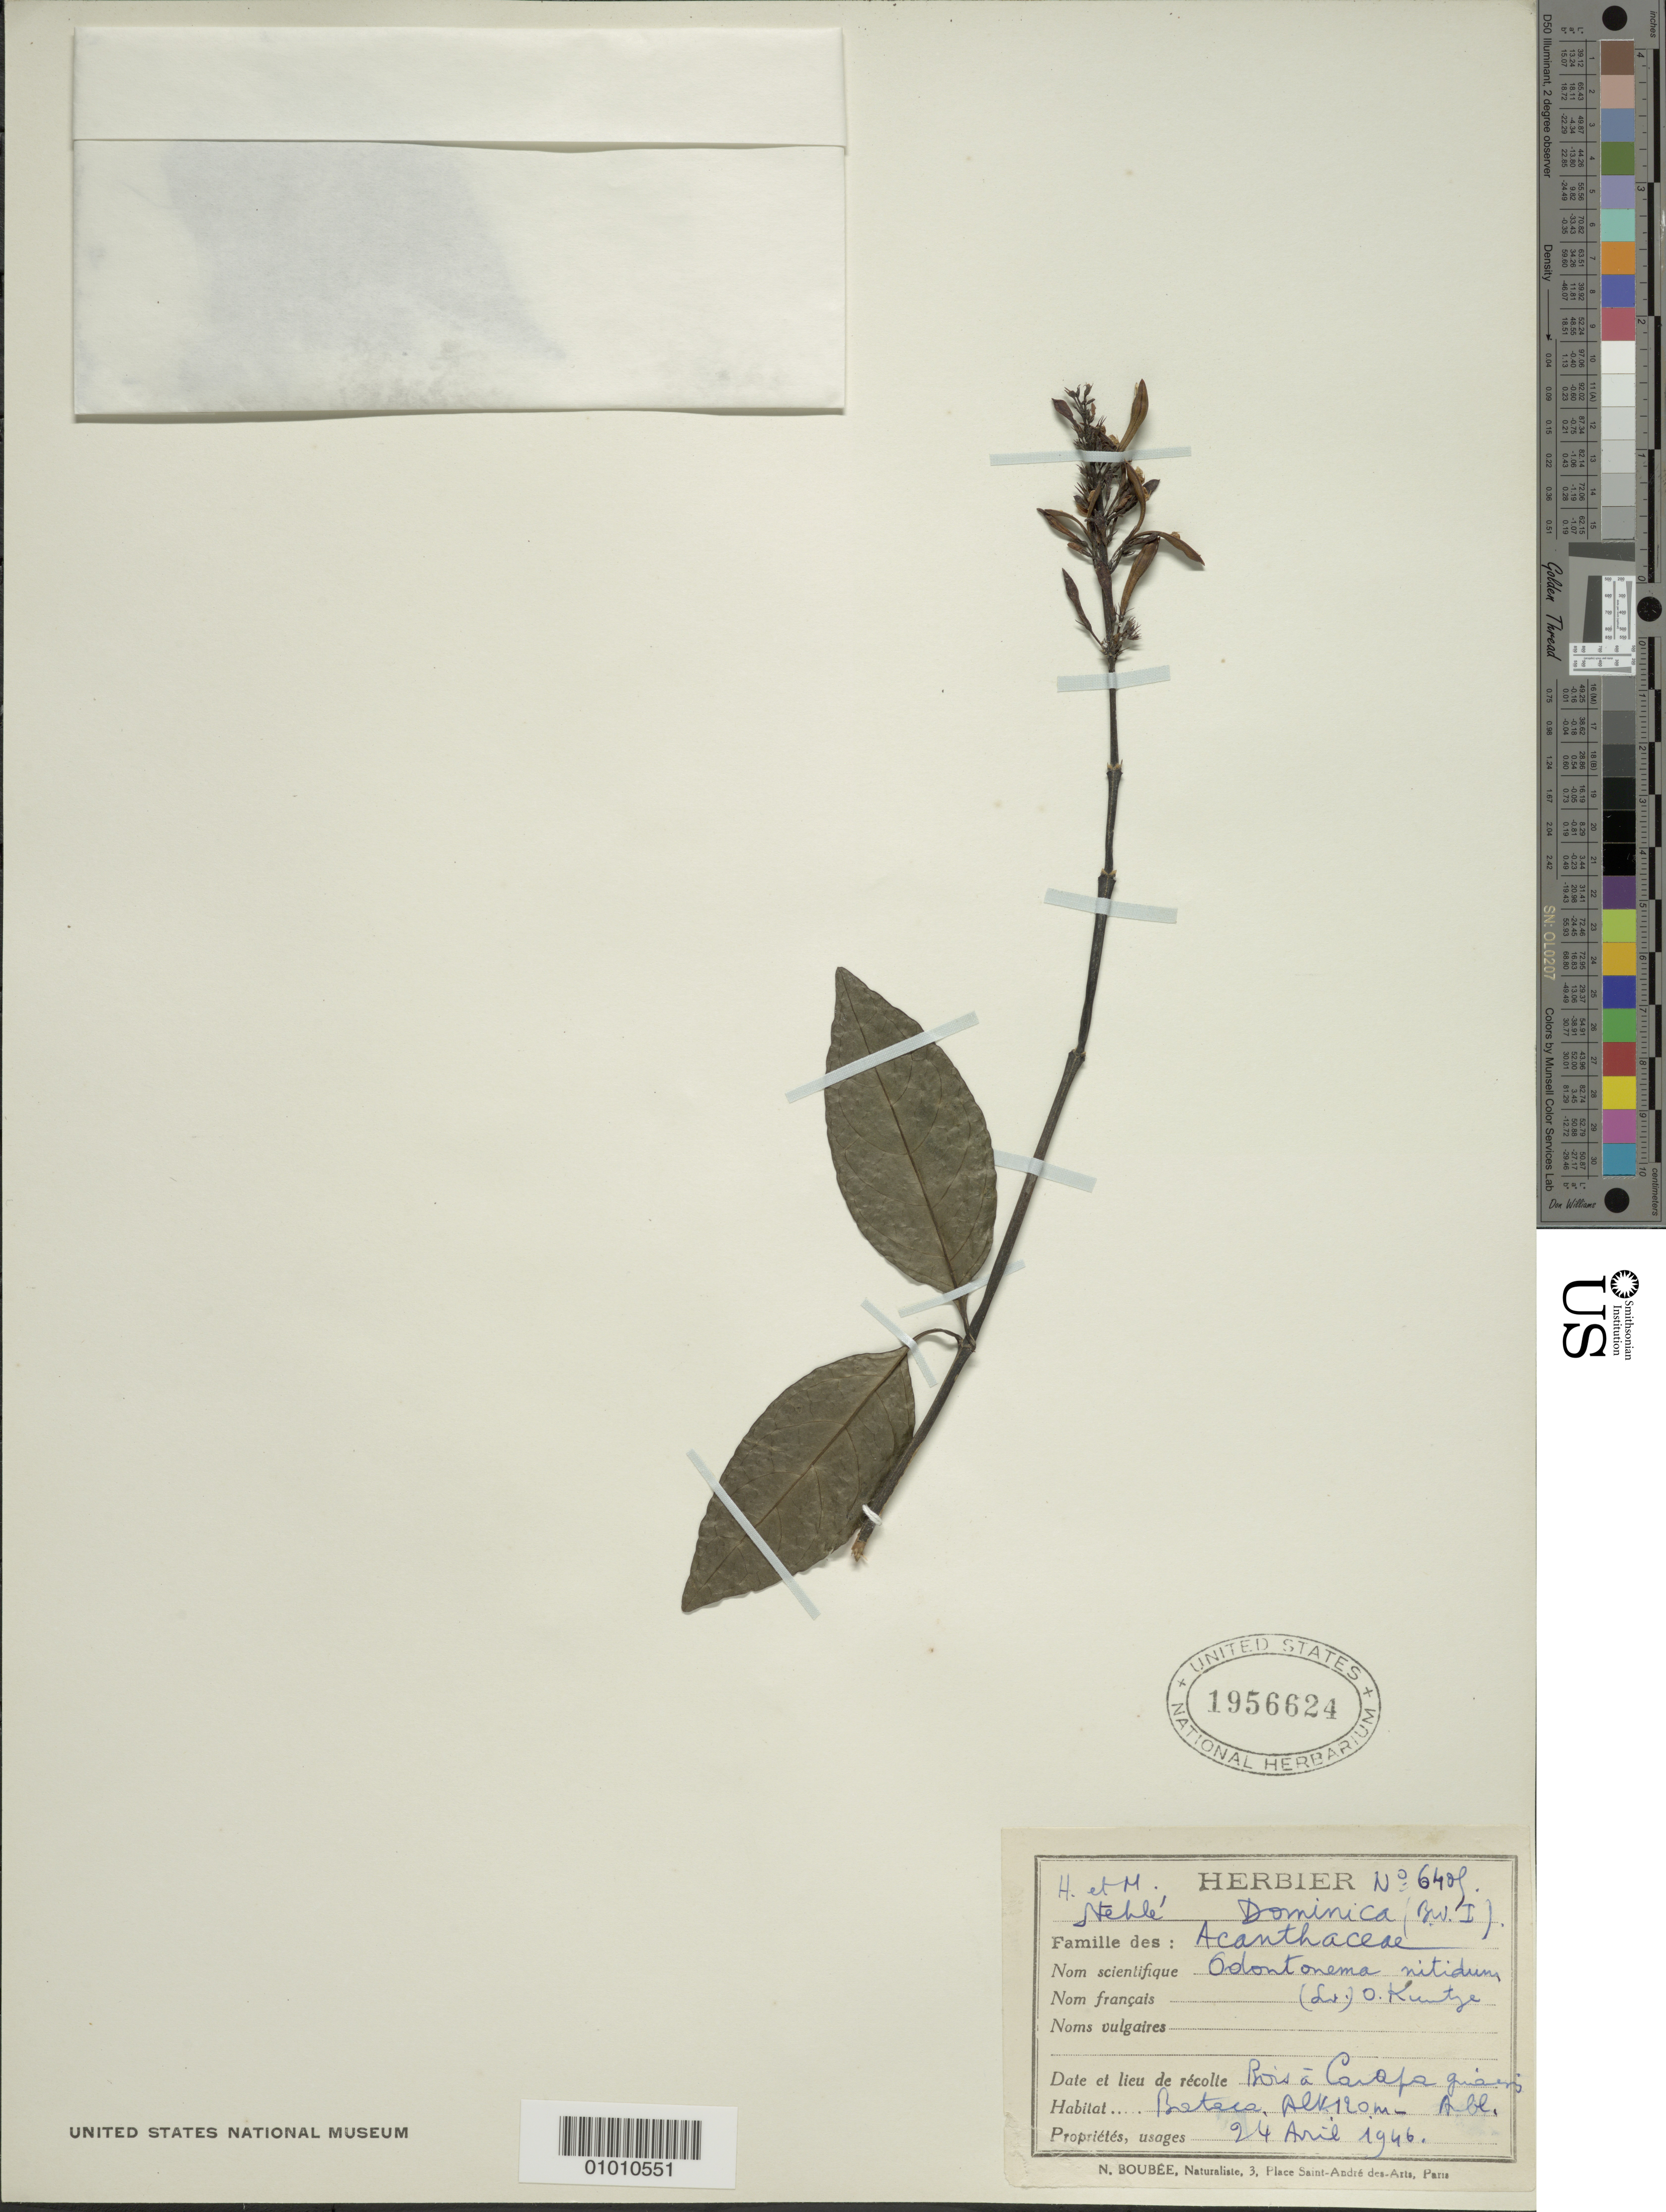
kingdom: Plantae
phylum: Tracheophyta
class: Magnoliopsida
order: Lamiales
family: Acanthaceae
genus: Odontonema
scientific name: Odontonema nitidum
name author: (Jacq.) Kuntze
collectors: H. Stehlé & M. Stehlé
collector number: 6405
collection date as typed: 24 Apr 1946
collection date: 1946-04-24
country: Dominica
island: Dominica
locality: Carafa, Beteca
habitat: Bois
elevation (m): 120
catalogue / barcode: US 1956624